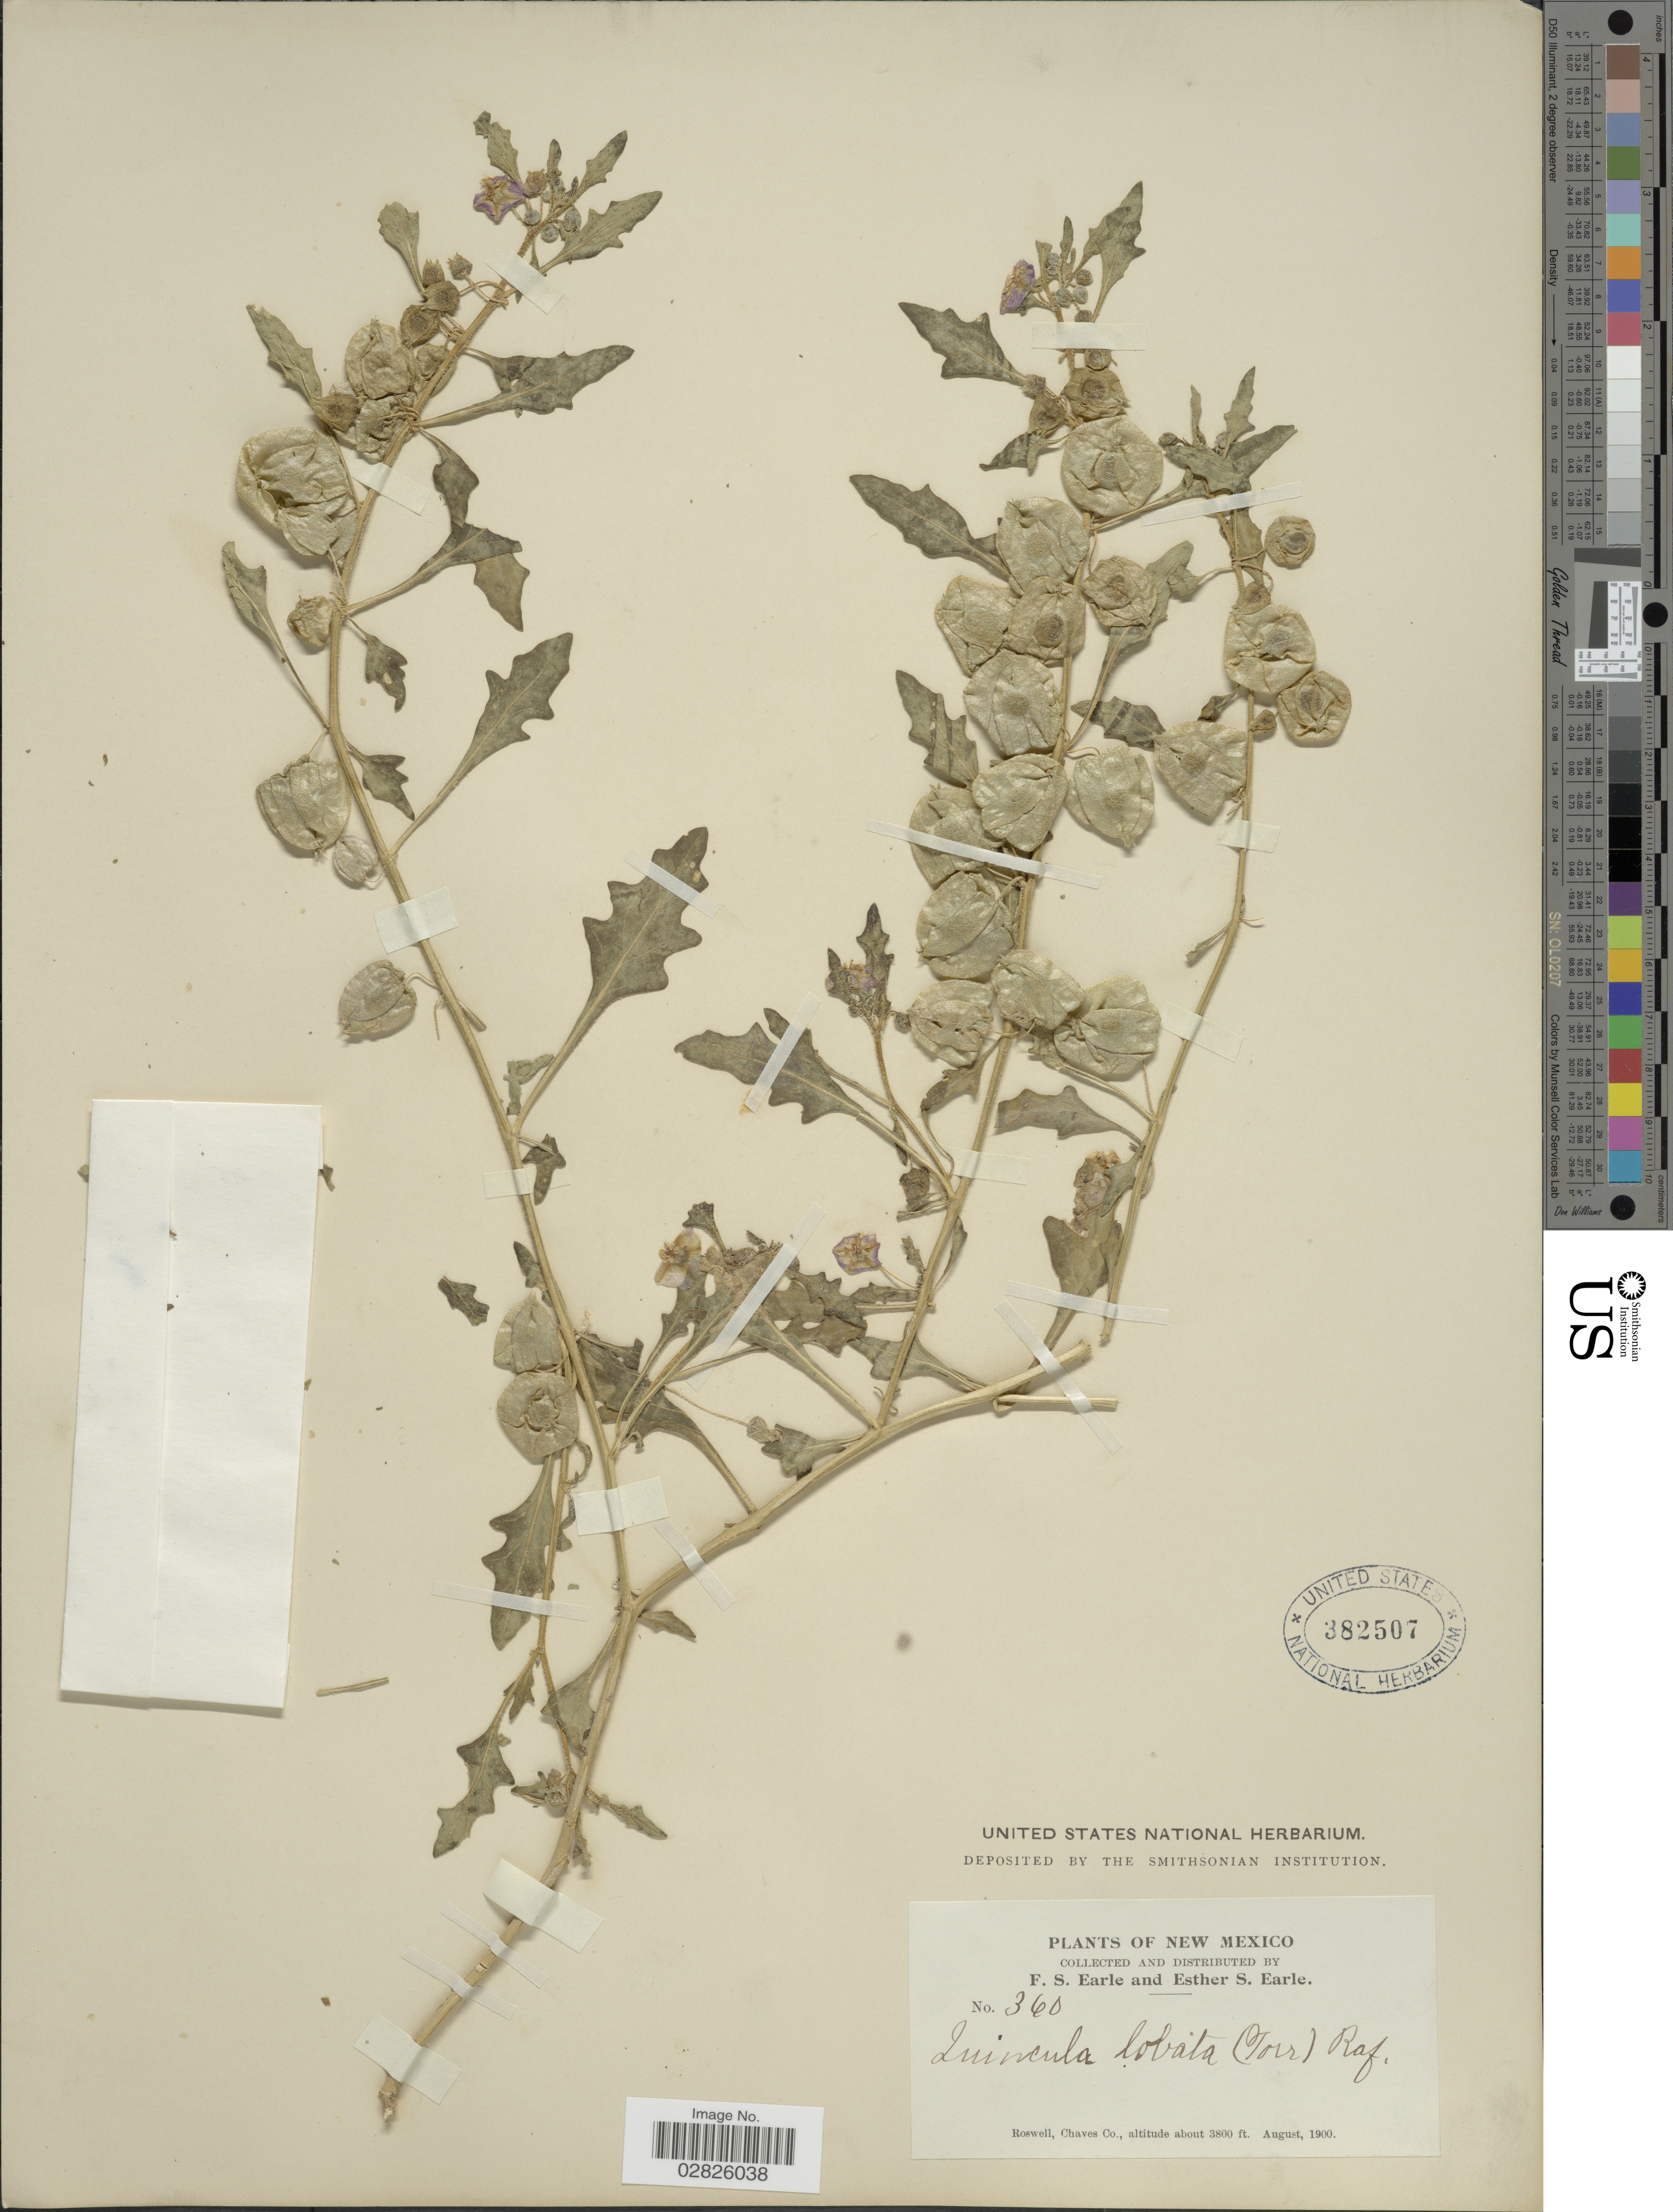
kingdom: Plantae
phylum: Tracheophyta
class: Magnoliopsida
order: Solanales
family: Solanaceae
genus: Quincula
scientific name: Quincula lobata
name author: (Torr.) Raf.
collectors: F. S. Earle & E. S. Earle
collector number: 360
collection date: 1900-08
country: United States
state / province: New Mexico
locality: Roswell, Chaves Co.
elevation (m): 1158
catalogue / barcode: US 382507